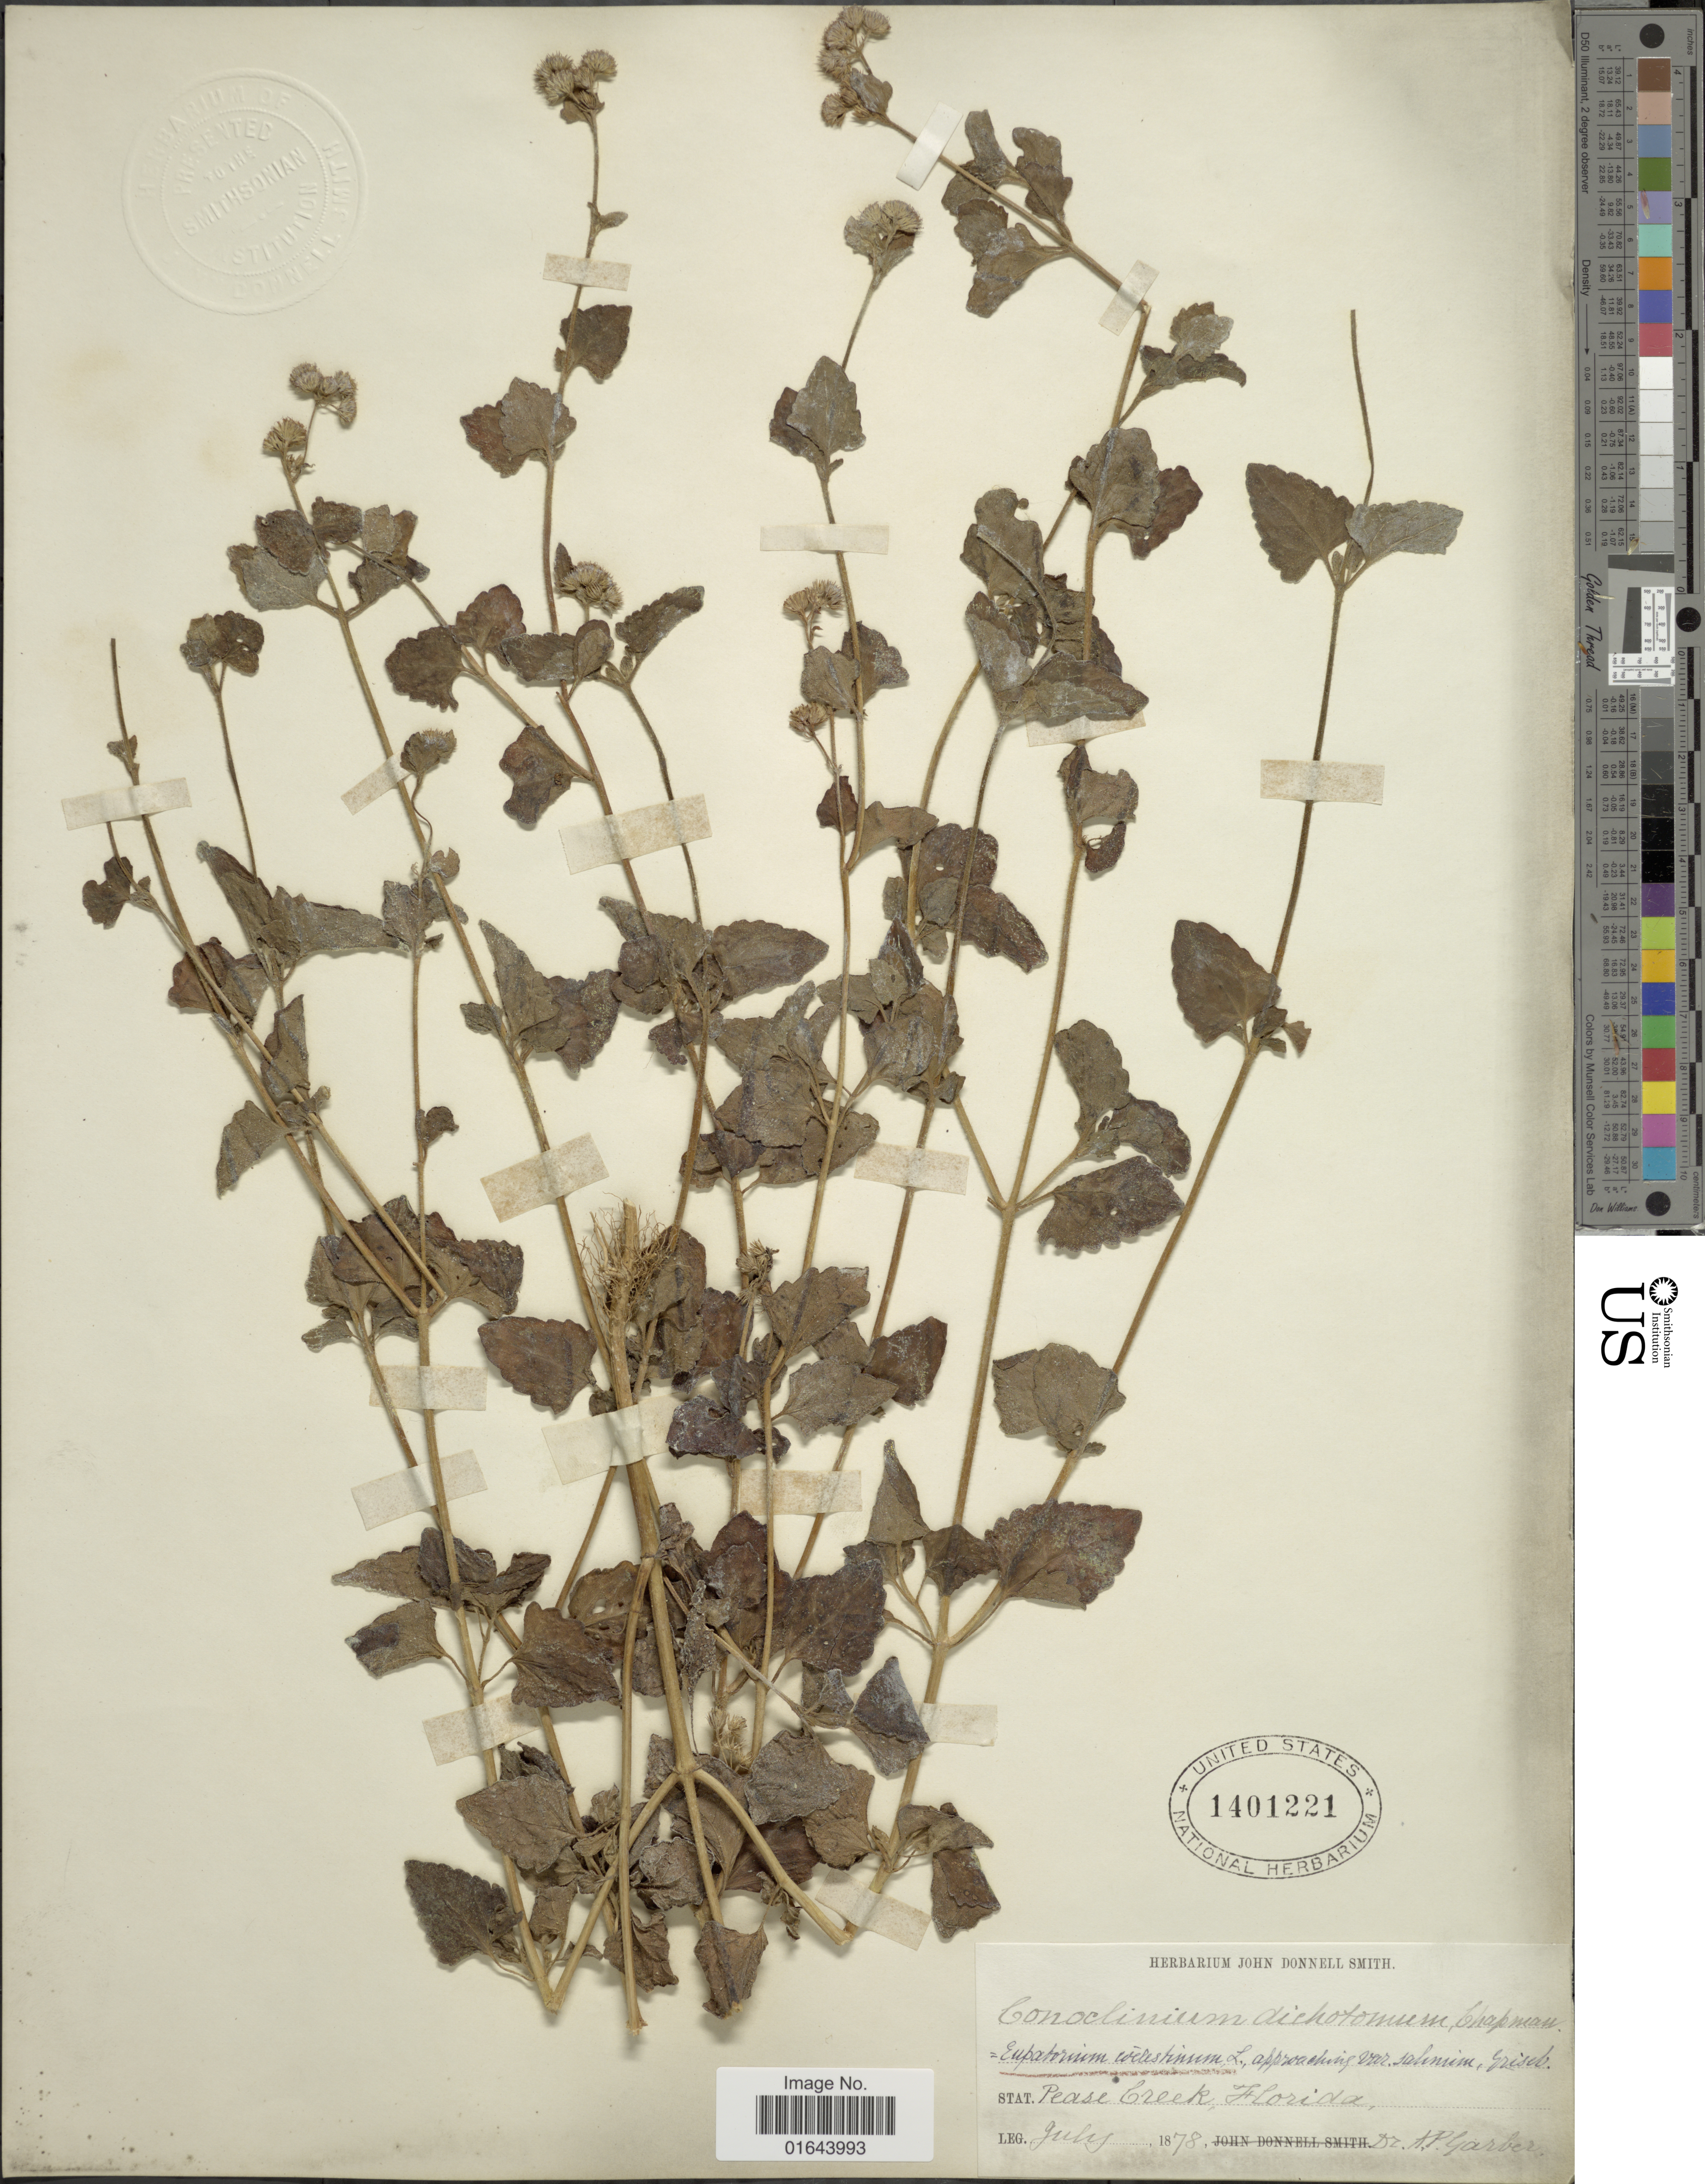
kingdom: Plantae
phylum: Tracheophyta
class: Magnoliopsida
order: Asterales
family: Asteraceae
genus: Conoclinium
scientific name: Conoclinium coelestinum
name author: (L.) DC.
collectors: A. P. Garber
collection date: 1878-07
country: United States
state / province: Florida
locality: Pease Creek, Florida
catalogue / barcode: US 1401221